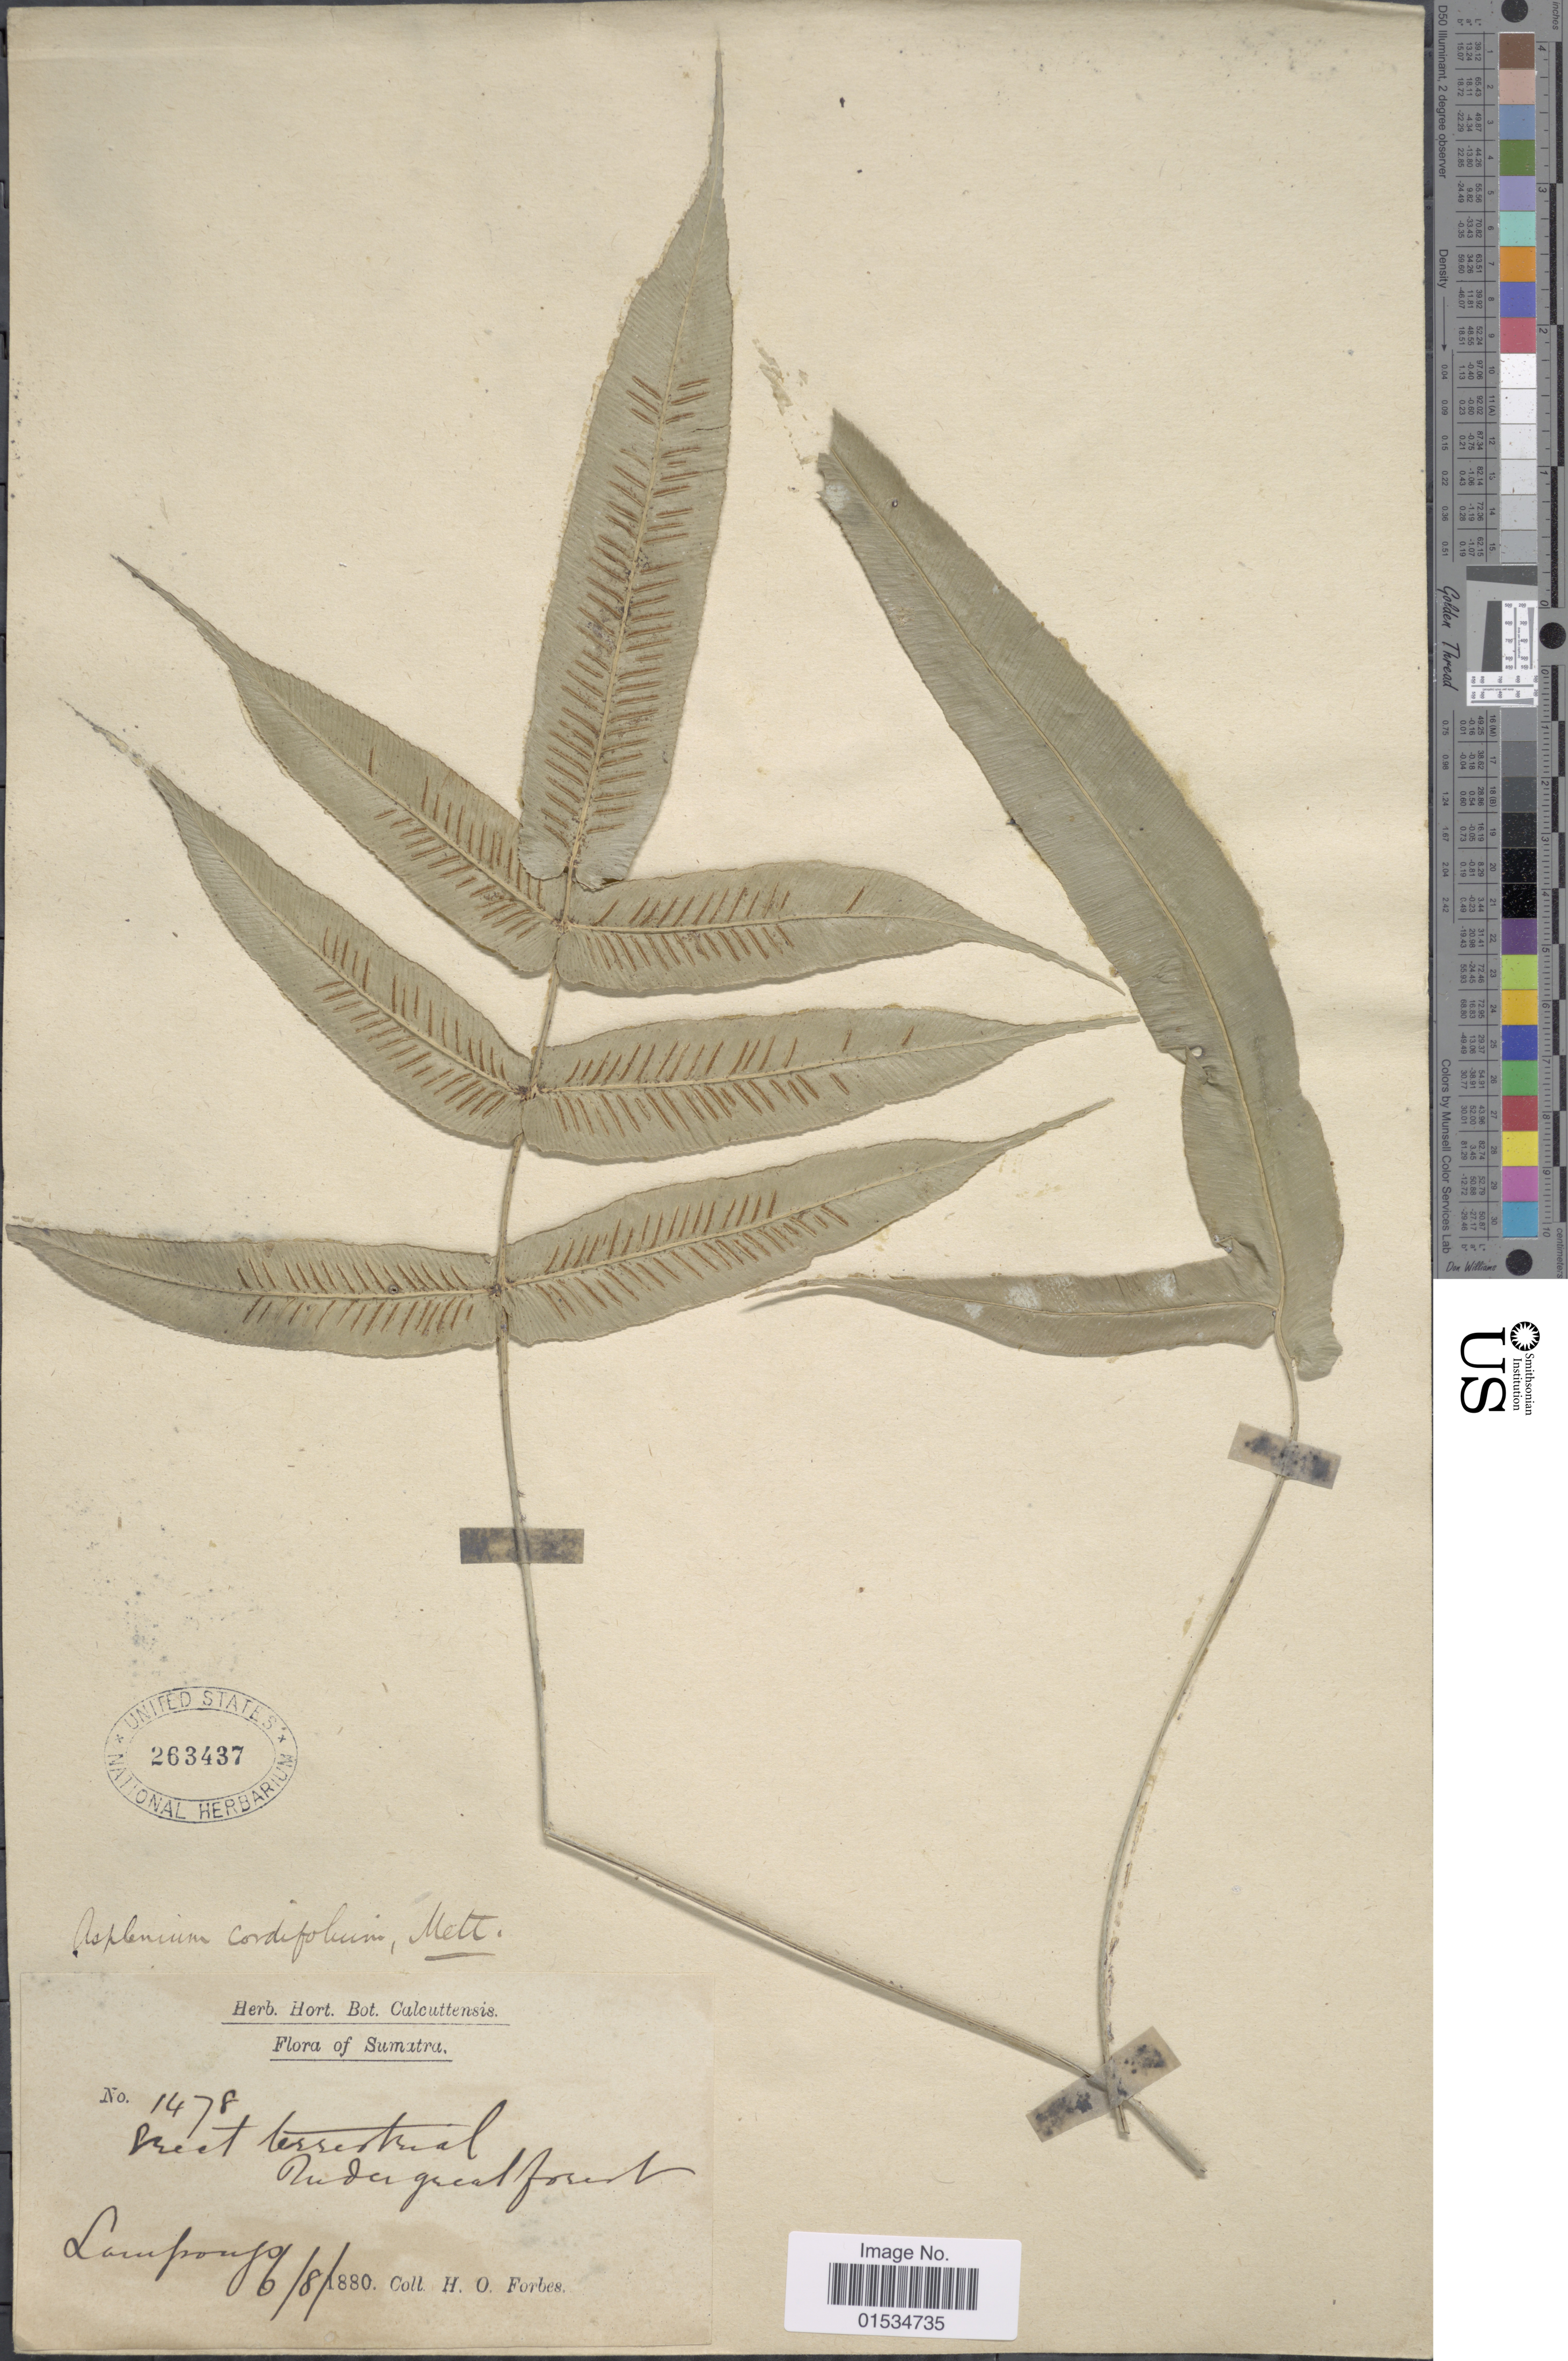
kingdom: Plantae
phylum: Tracheophyta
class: Polypodiopsida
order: Polypodiales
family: Athyriaceae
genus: Diplazium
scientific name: Diplazium cordifolium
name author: Blume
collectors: H. O. Forbes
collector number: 1478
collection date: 1880-08-06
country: Indonesia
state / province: Sumatra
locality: Lampouf [interpreted]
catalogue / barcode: US 263437